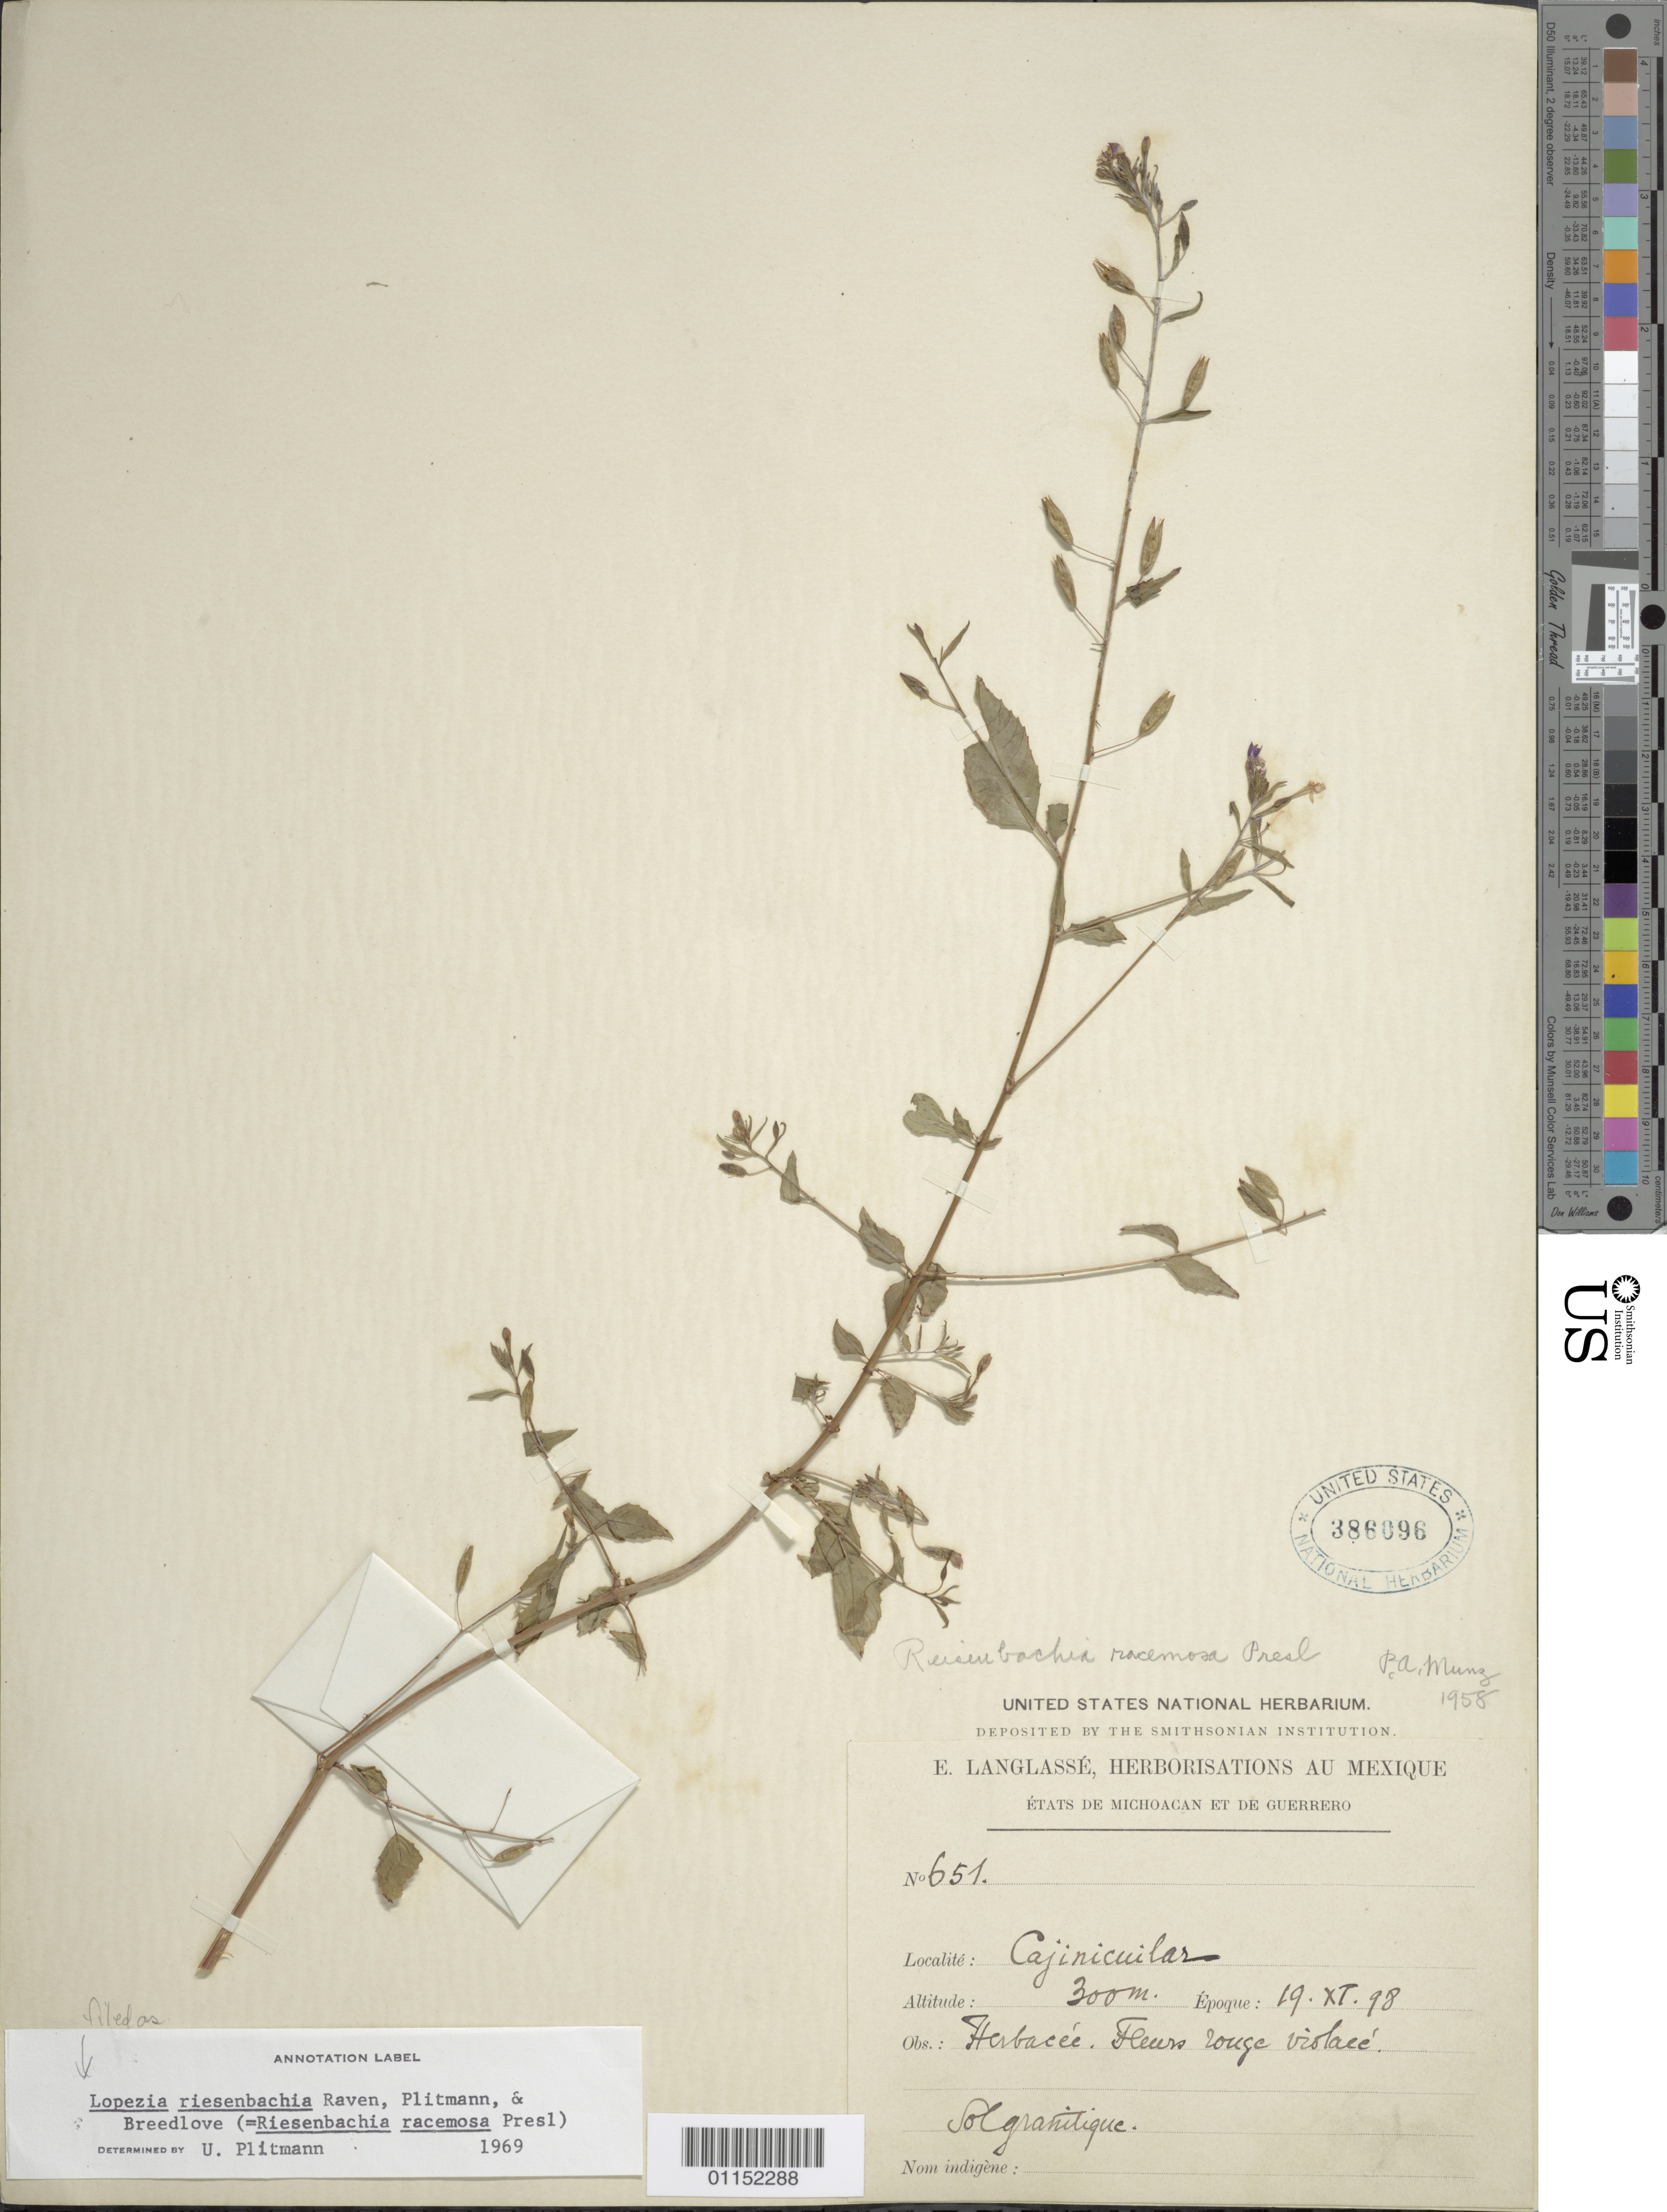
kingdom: Plantae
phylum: Tracheophyta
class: Magnoliopsida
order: Myrtales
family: Onagraceae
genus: Lopezia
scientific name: Lopezia riesenbachia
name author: Plitmann et al.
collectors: E. Langlassé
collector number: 651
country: Mexico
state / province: Guerrero / Michoacán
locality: Cajinicuilar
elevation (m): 300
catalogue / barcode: US 386096